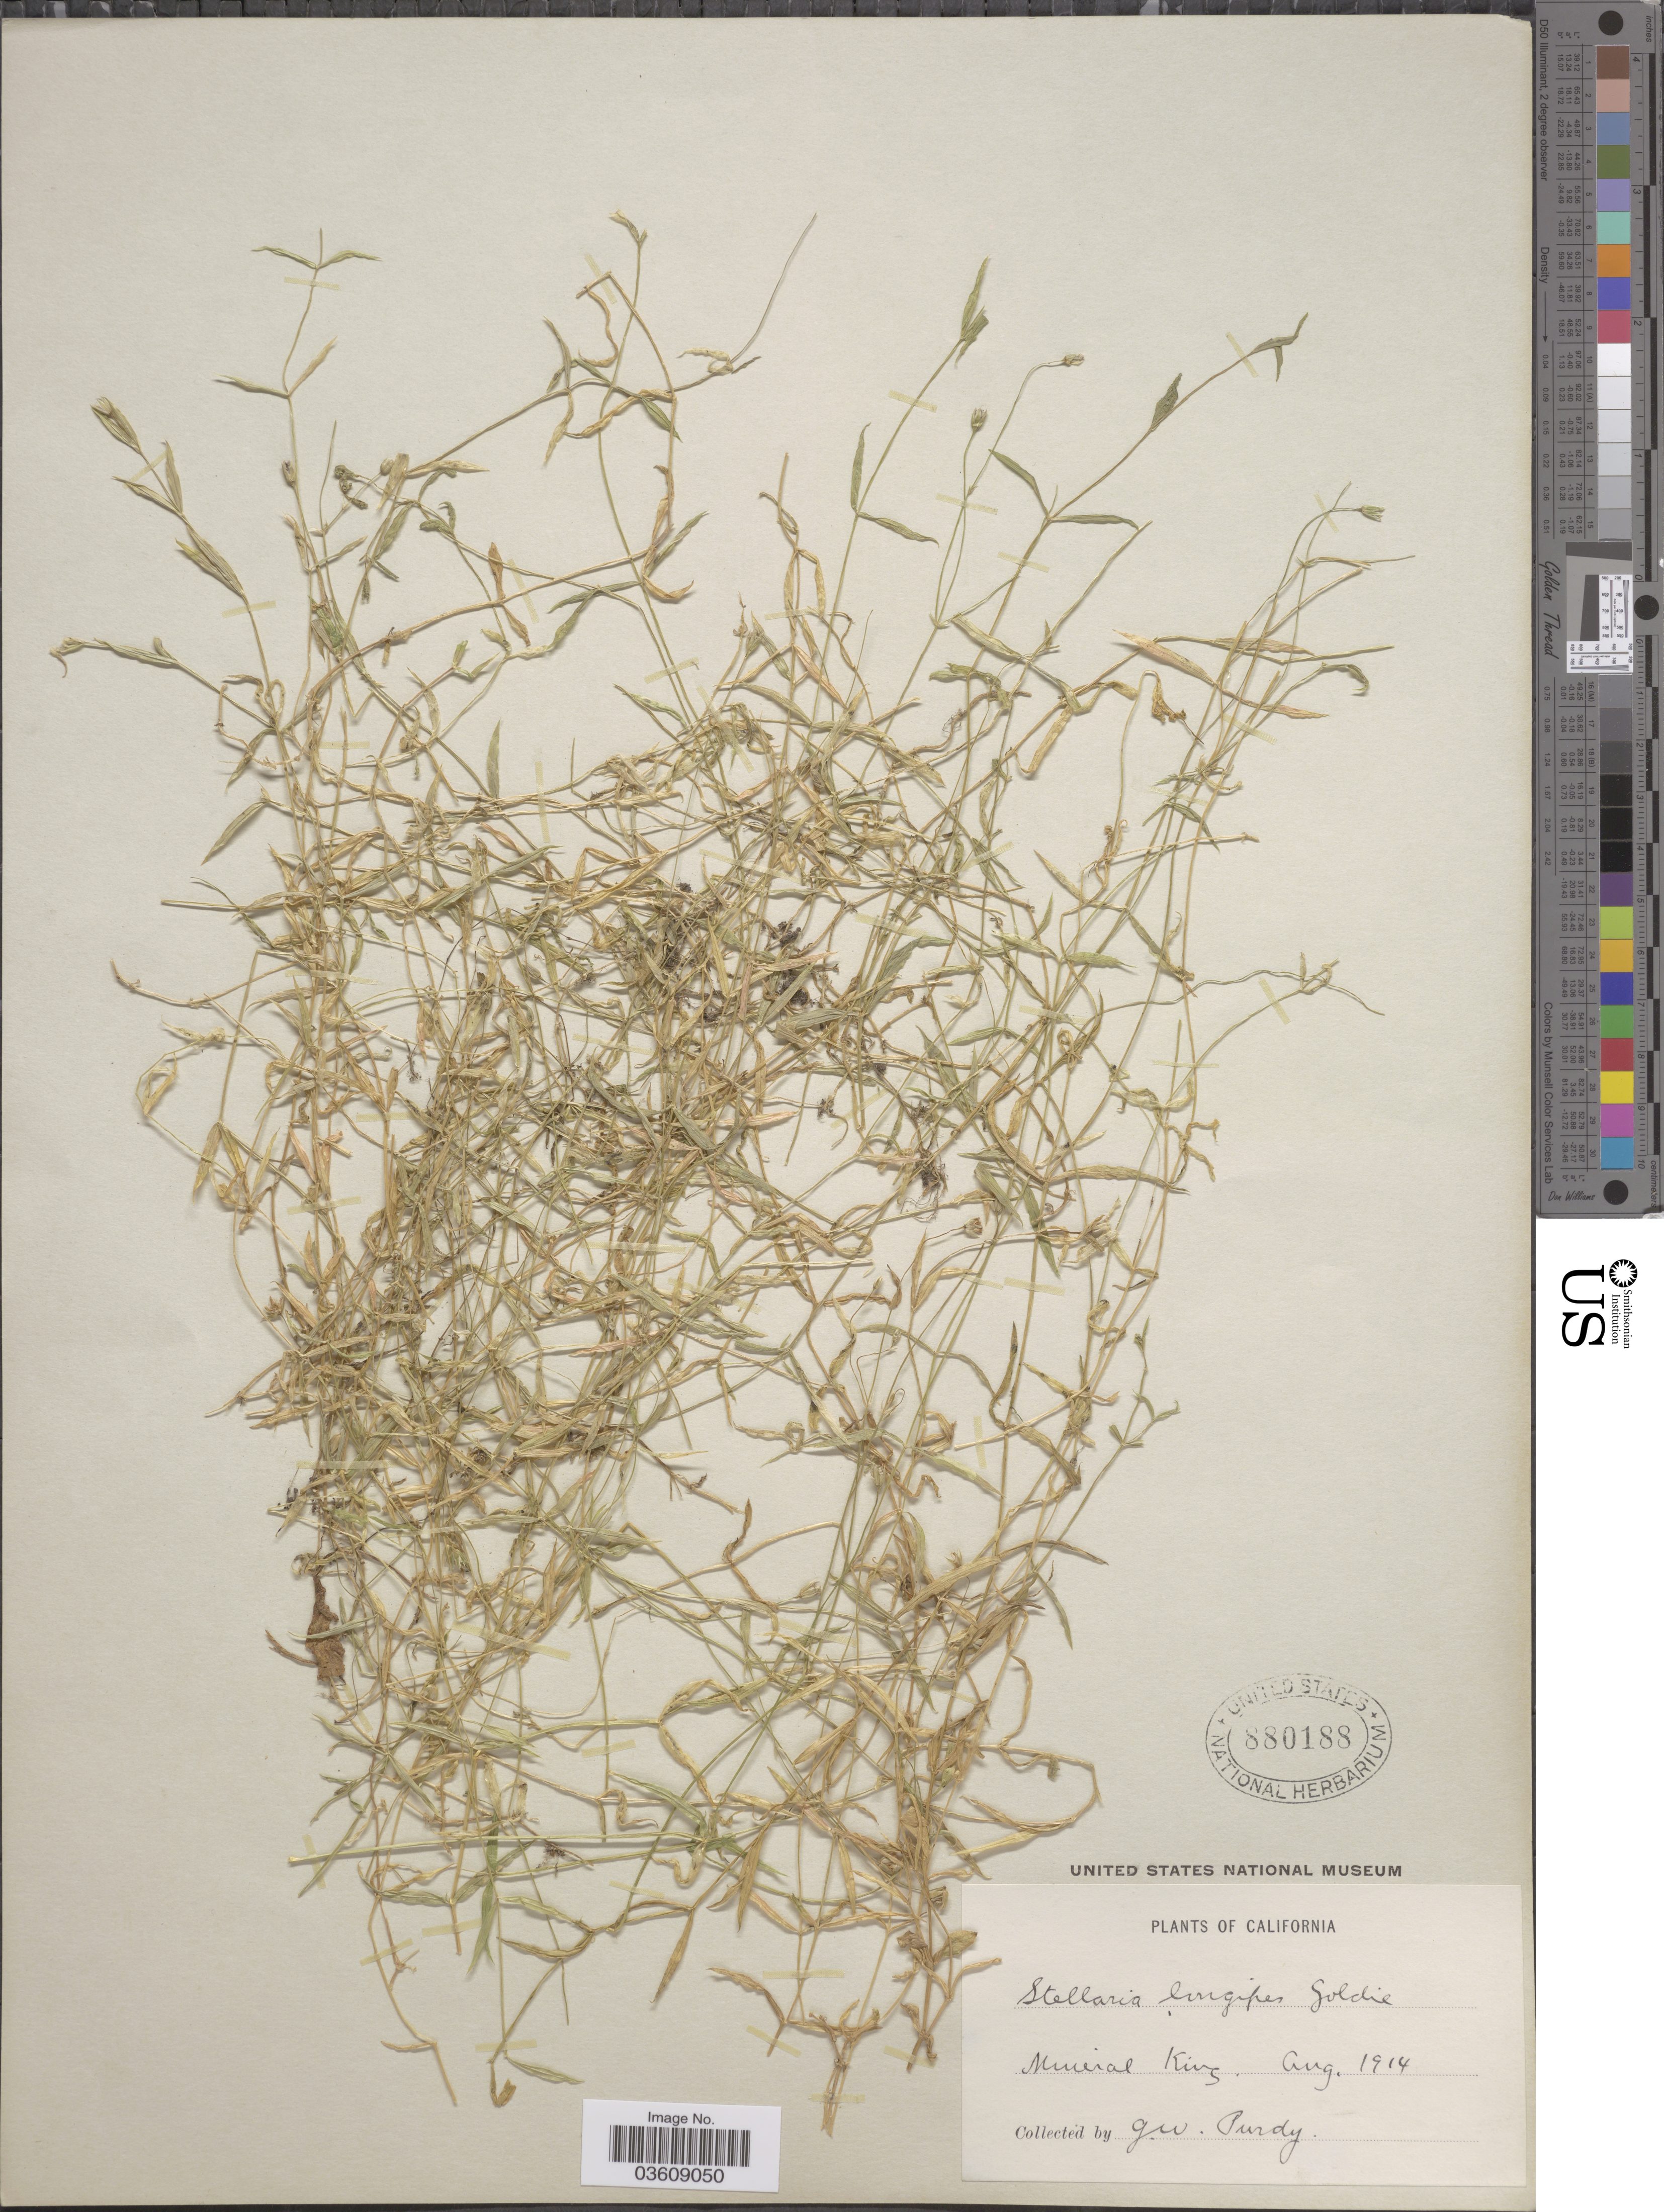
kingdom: Plantae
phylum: Tracheophyta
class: Magnoliopsida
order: Caryophyllales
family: Caryophyllaceae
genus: Stellaria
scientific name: Stellaria longipes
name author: Goldie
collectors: G. Purdy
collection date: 1914-08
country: United States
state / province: California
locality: Mineral King.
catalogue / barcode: US 880188